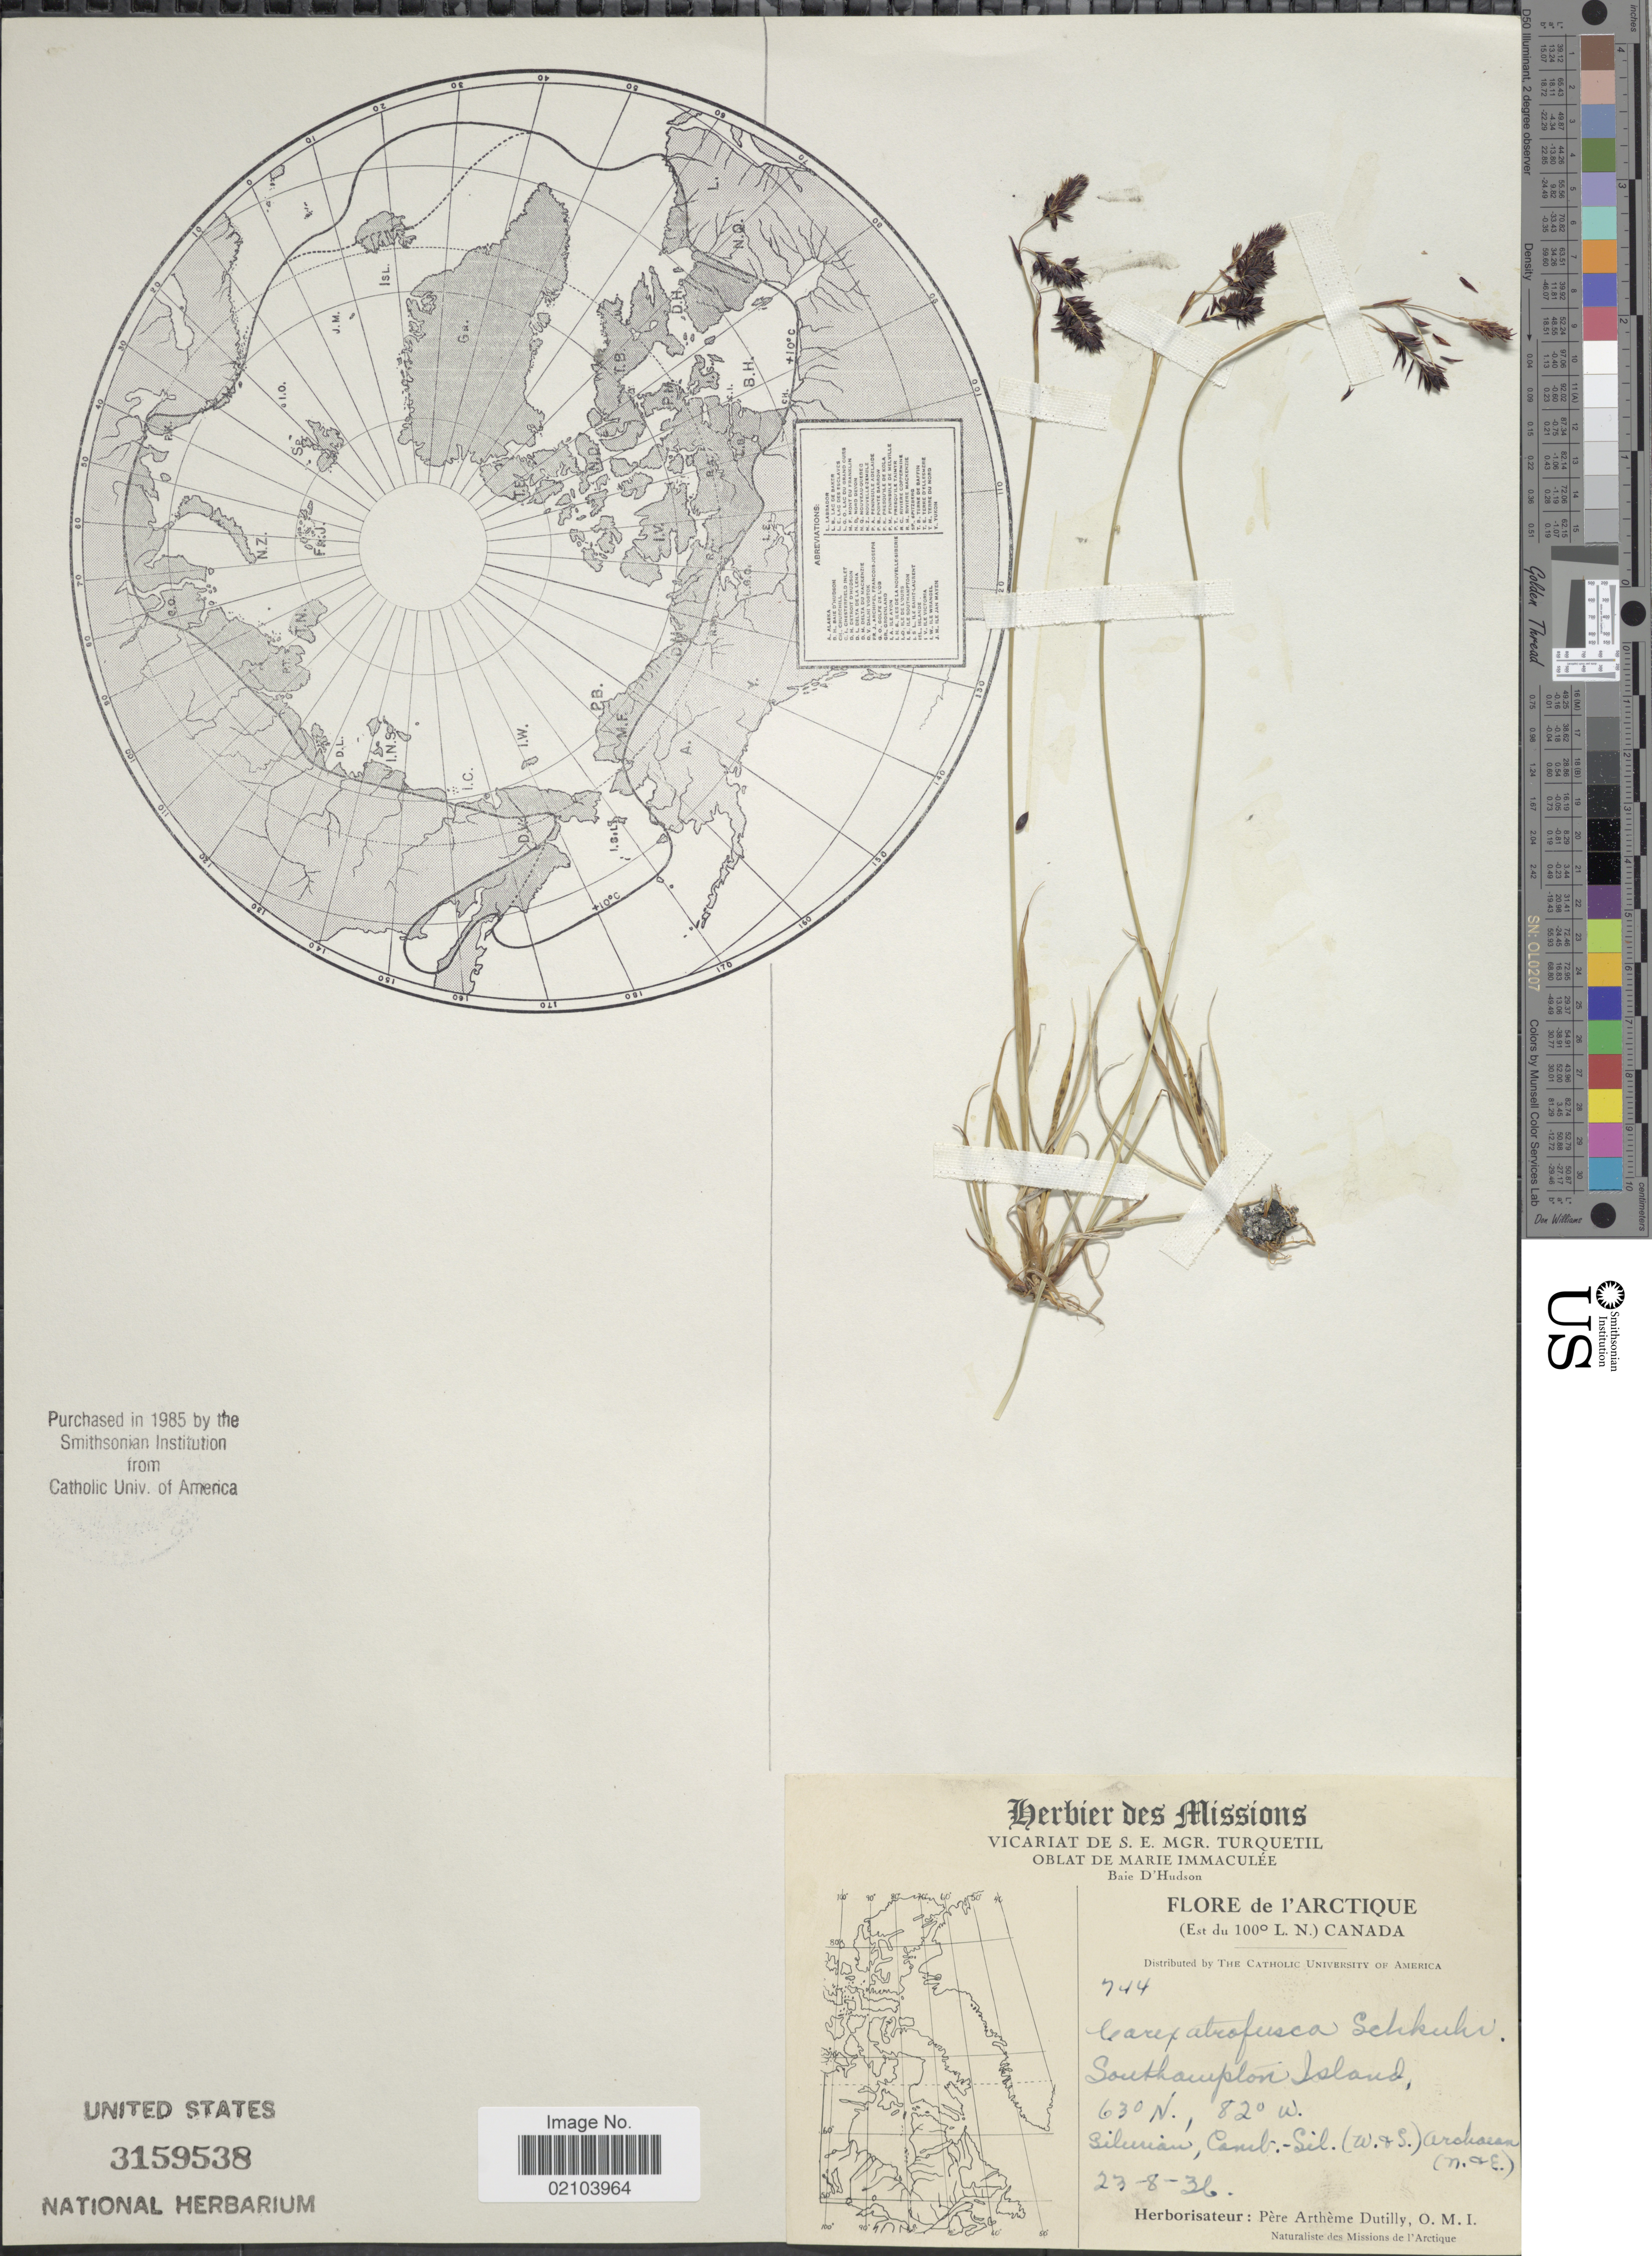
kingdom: Plantae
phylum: Tracheophyta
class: Liliopsida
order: Poales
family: Cyperaceae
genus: Carex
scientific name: Carex atrofusca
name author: Schkuhr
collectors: P. Dutilly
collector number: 744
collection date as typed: Transcribed d/m/y: 23/8/36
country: Canada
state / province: Nunavut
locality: D'Arctique 9Est du 100º L.N. Southampton Island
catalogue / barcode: US 3159538